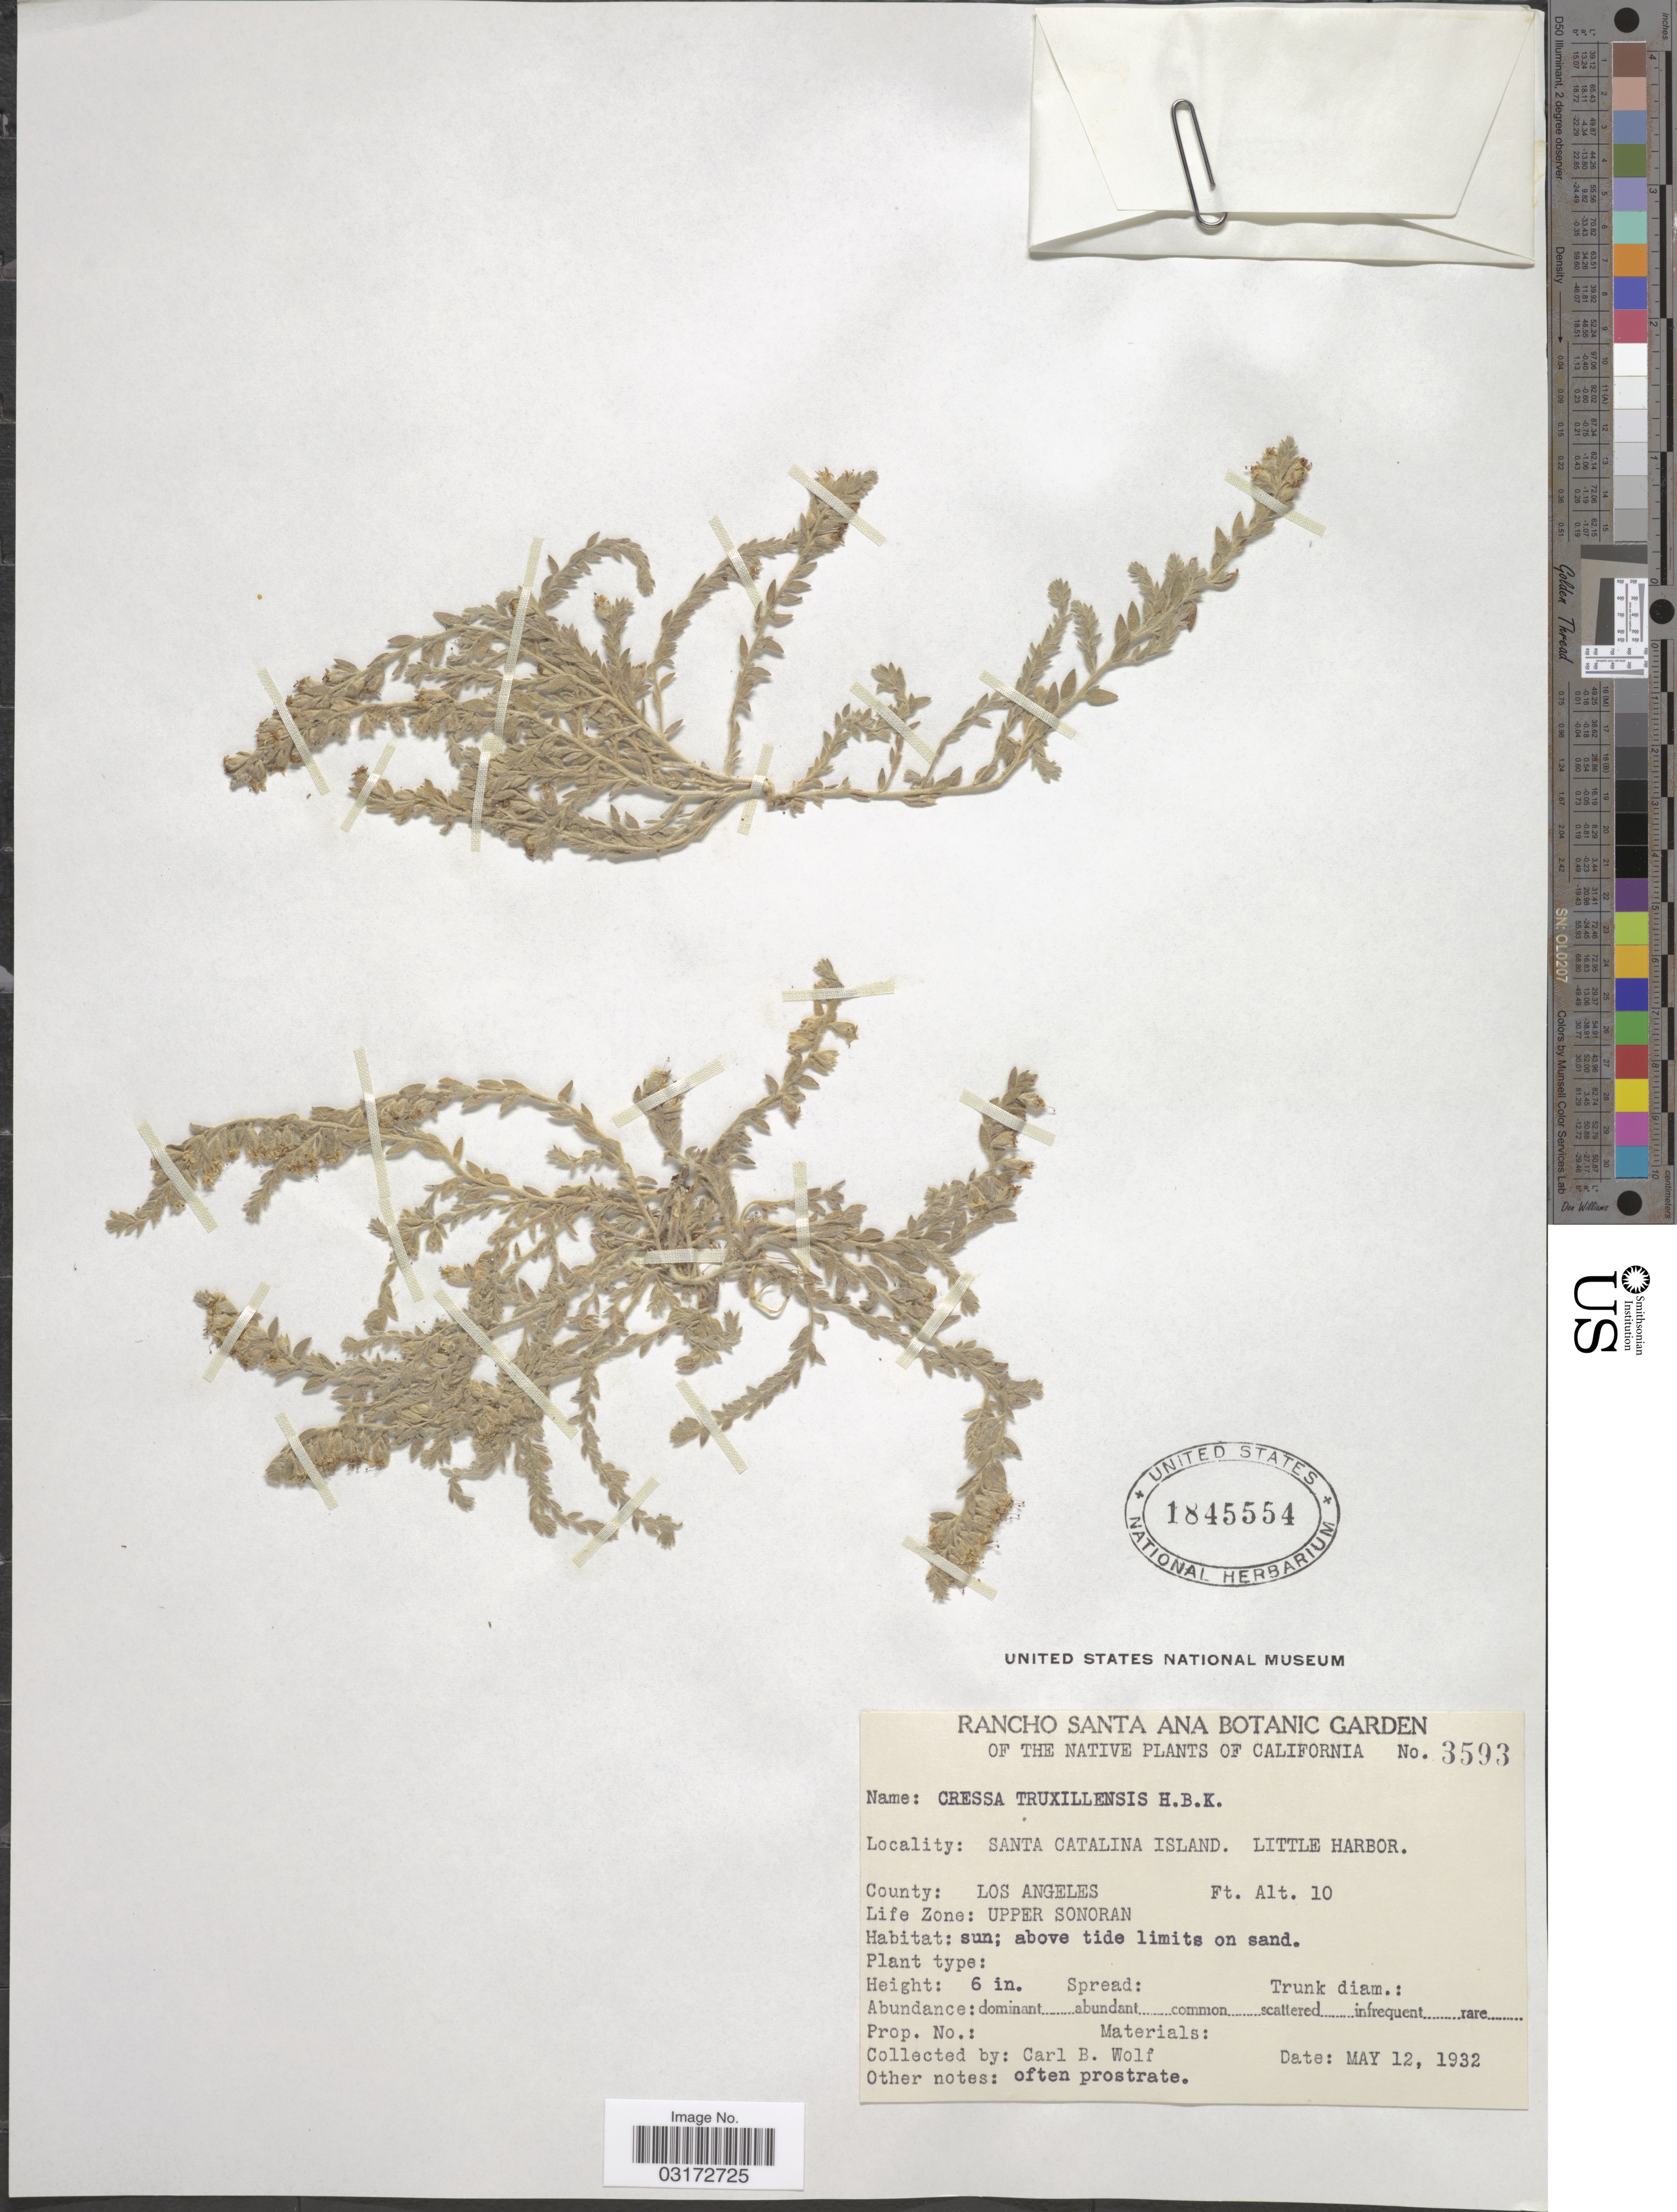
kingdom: Plantae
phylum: Tracheophyta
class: Magnoliopsida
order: Solanales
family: Convolvulaceae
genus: Cressa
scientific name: Cressa truxillensis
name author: Kunth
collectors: C. B. Wolf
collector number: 3593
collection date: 1932-05-12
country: United States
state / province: California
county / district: Los Angeles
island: Santa Catalina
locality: Santa Catalina Island. Little Harbor. County: Los Angeles. Life Zone: Upper Sonoran.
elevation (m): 3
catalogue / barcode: US 1845554